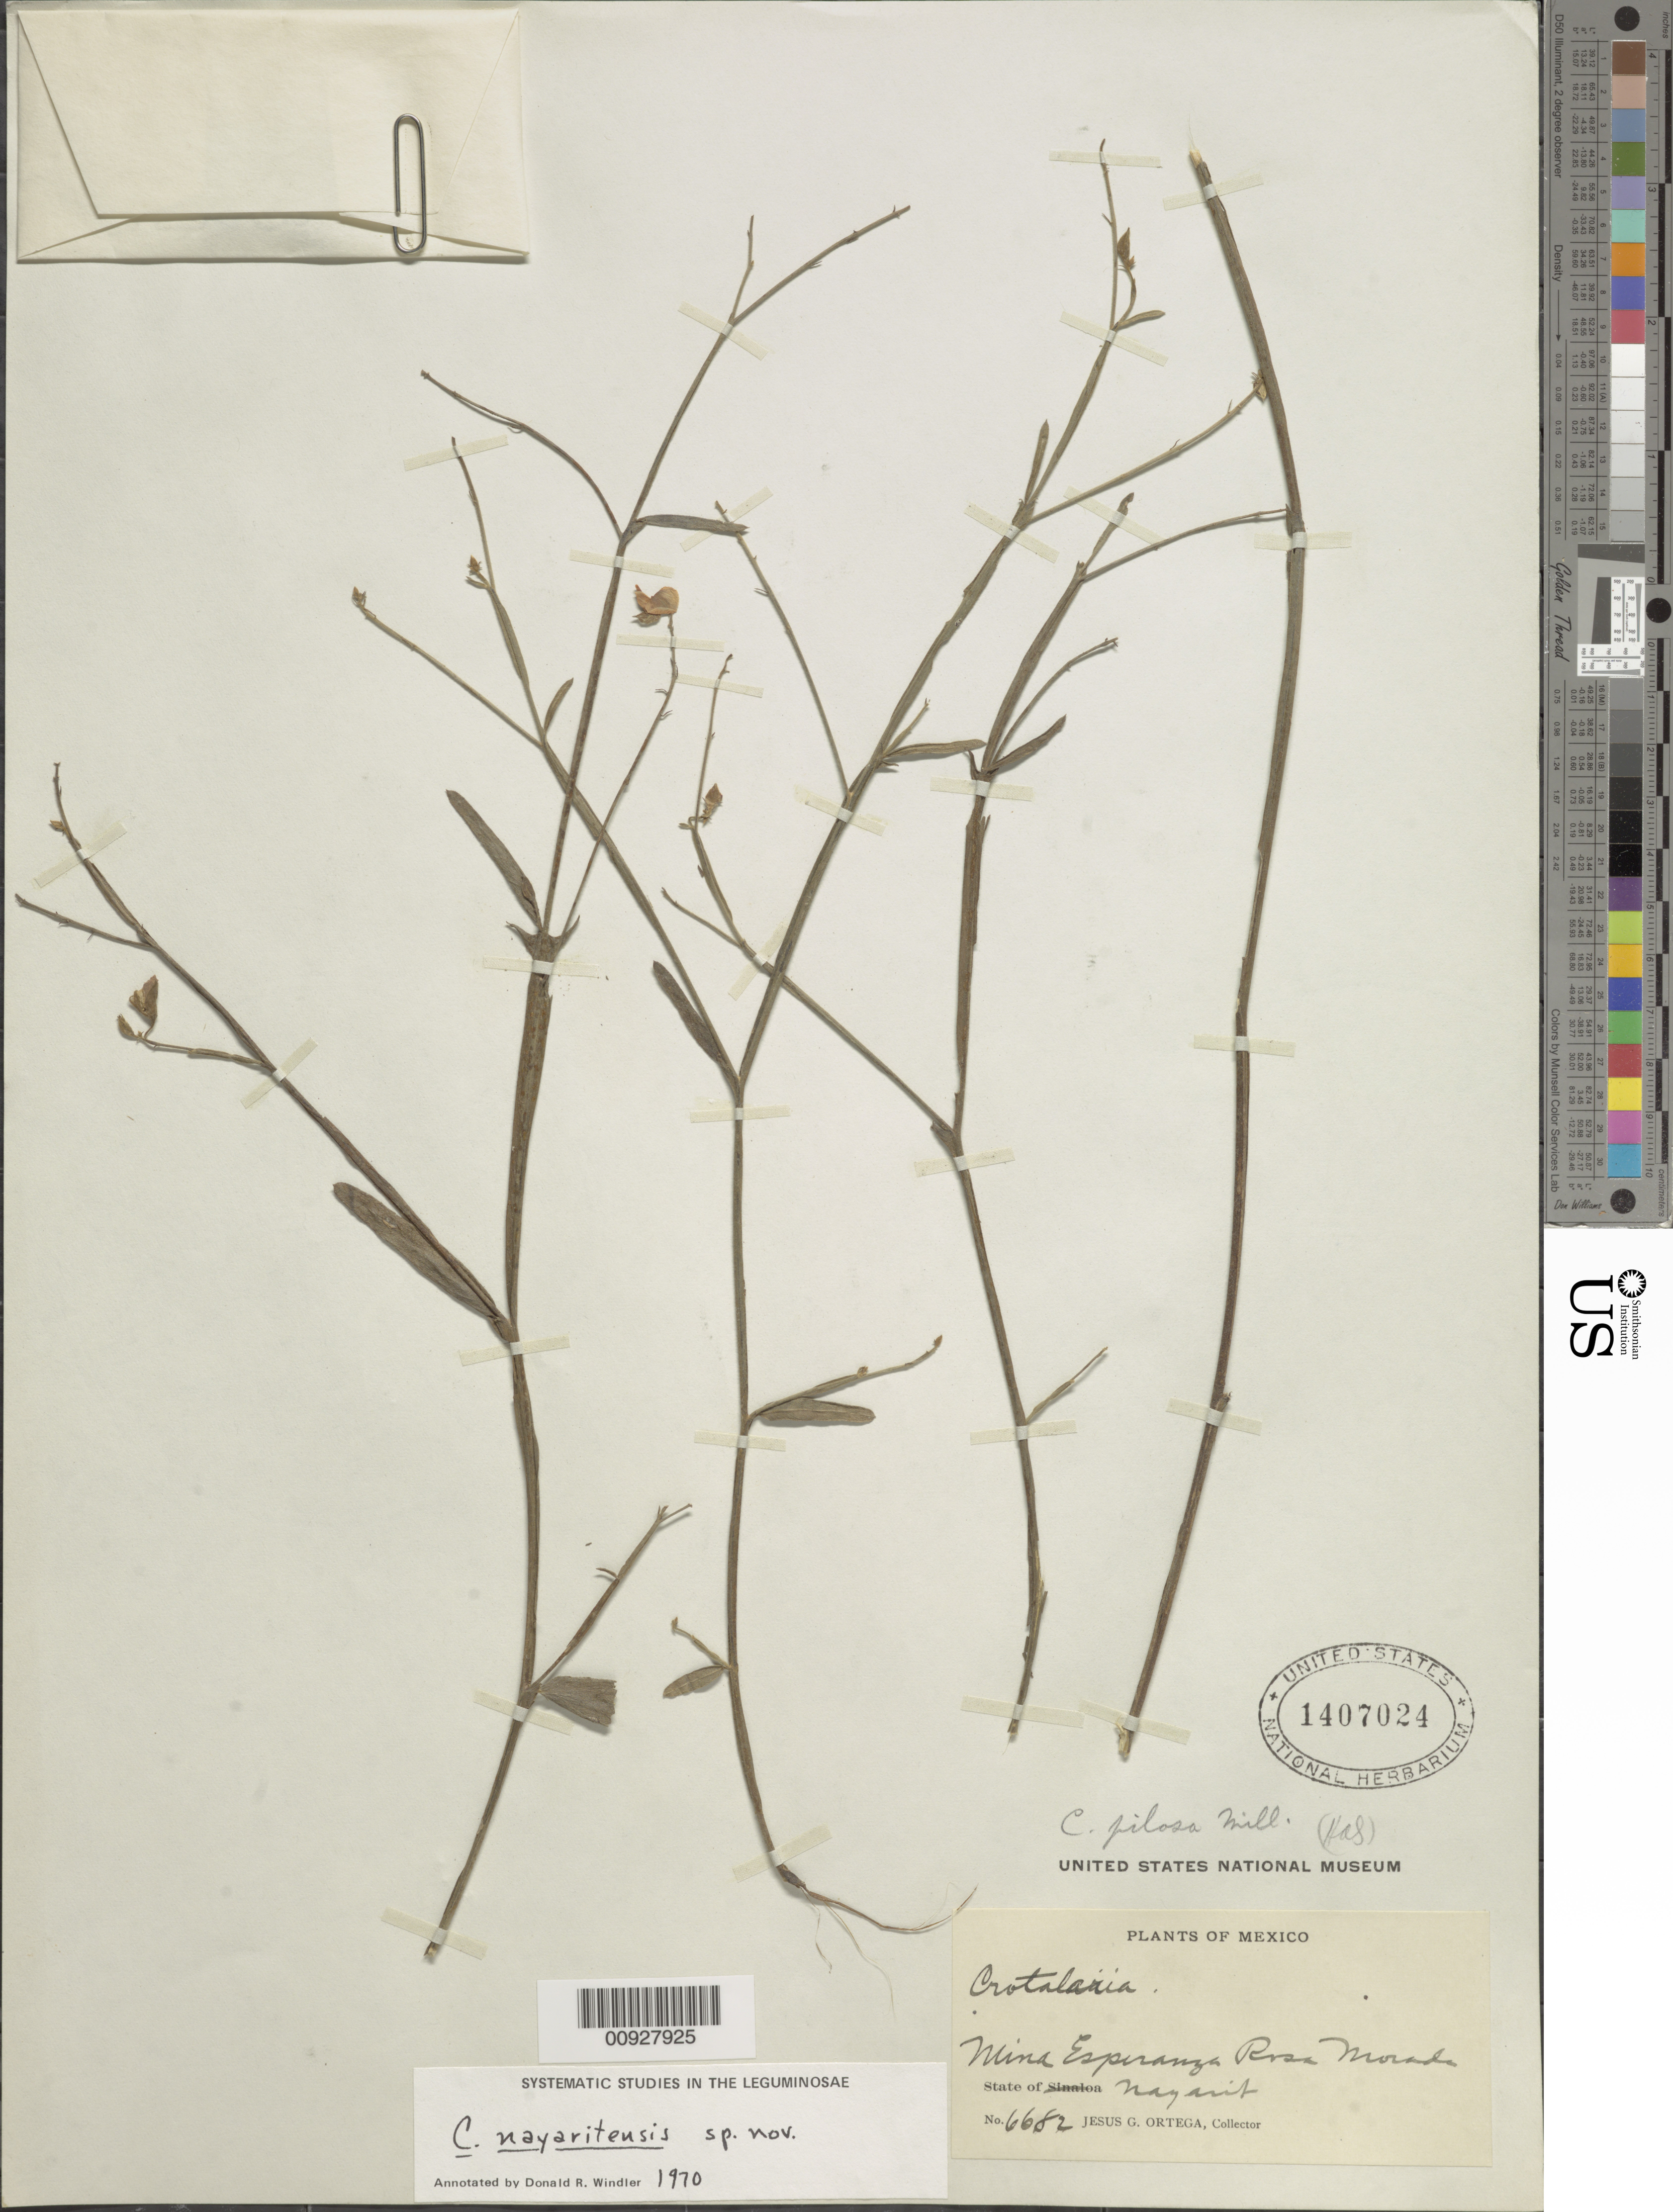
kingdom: Plantae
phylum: Tracheophyta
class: Magnoliopsida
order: Fabales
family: Fabaceae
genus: Crotalaria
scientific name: Crotalaria nayaritensis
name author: Windler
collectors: J. Ortega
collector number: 6682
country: Mexico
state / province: Nayarit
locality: Mina Esperanza, Rosa Morada, State of Nayarit.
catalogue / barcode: US 1407024